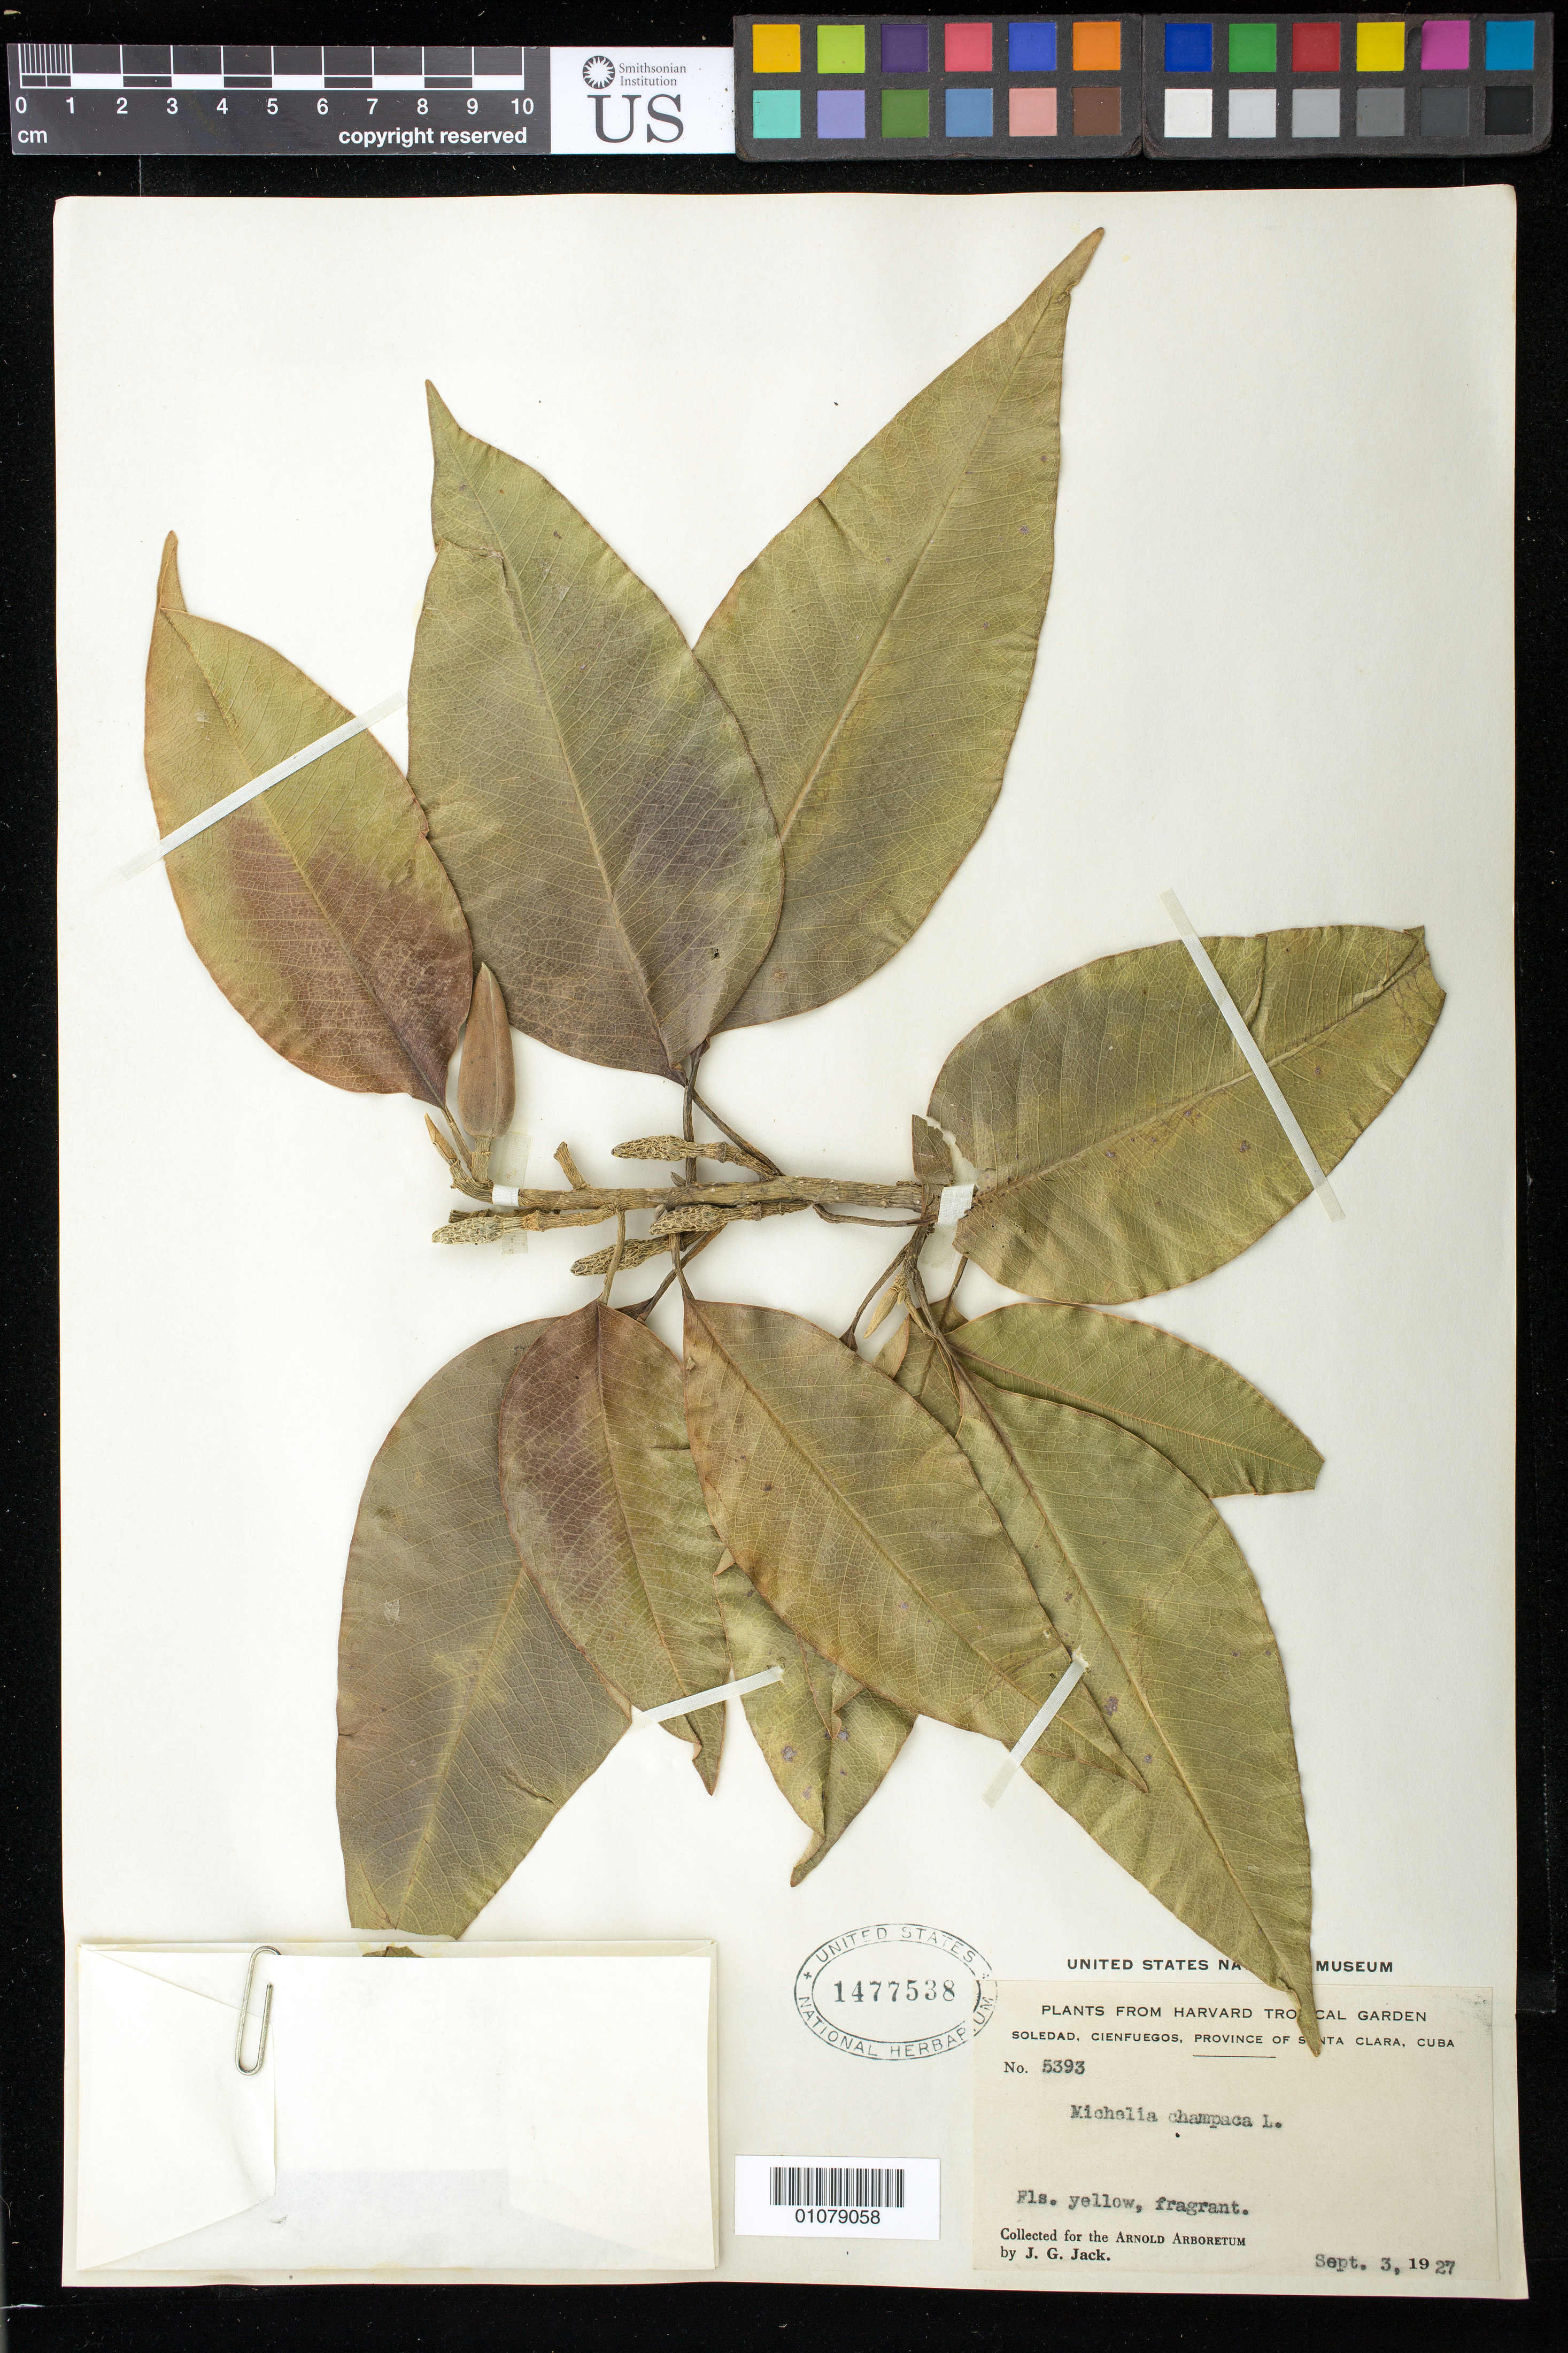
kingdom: Plantae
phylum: Tracheophyta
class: Magnoliopsida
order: Magnoliales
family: Magnoliaceae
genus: Magnolia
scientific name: Magnolia champaca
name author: (L.) Baill. ex Pierre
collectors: J. G. Jack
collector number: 5393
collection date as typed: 03 Sep 1927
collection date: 1927-09-03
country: Cuba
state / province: Cienfuegos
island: Cuba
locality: Soledad, Cienfuegos, Province of Santa Clara, Cuba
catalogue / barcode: US 1477538